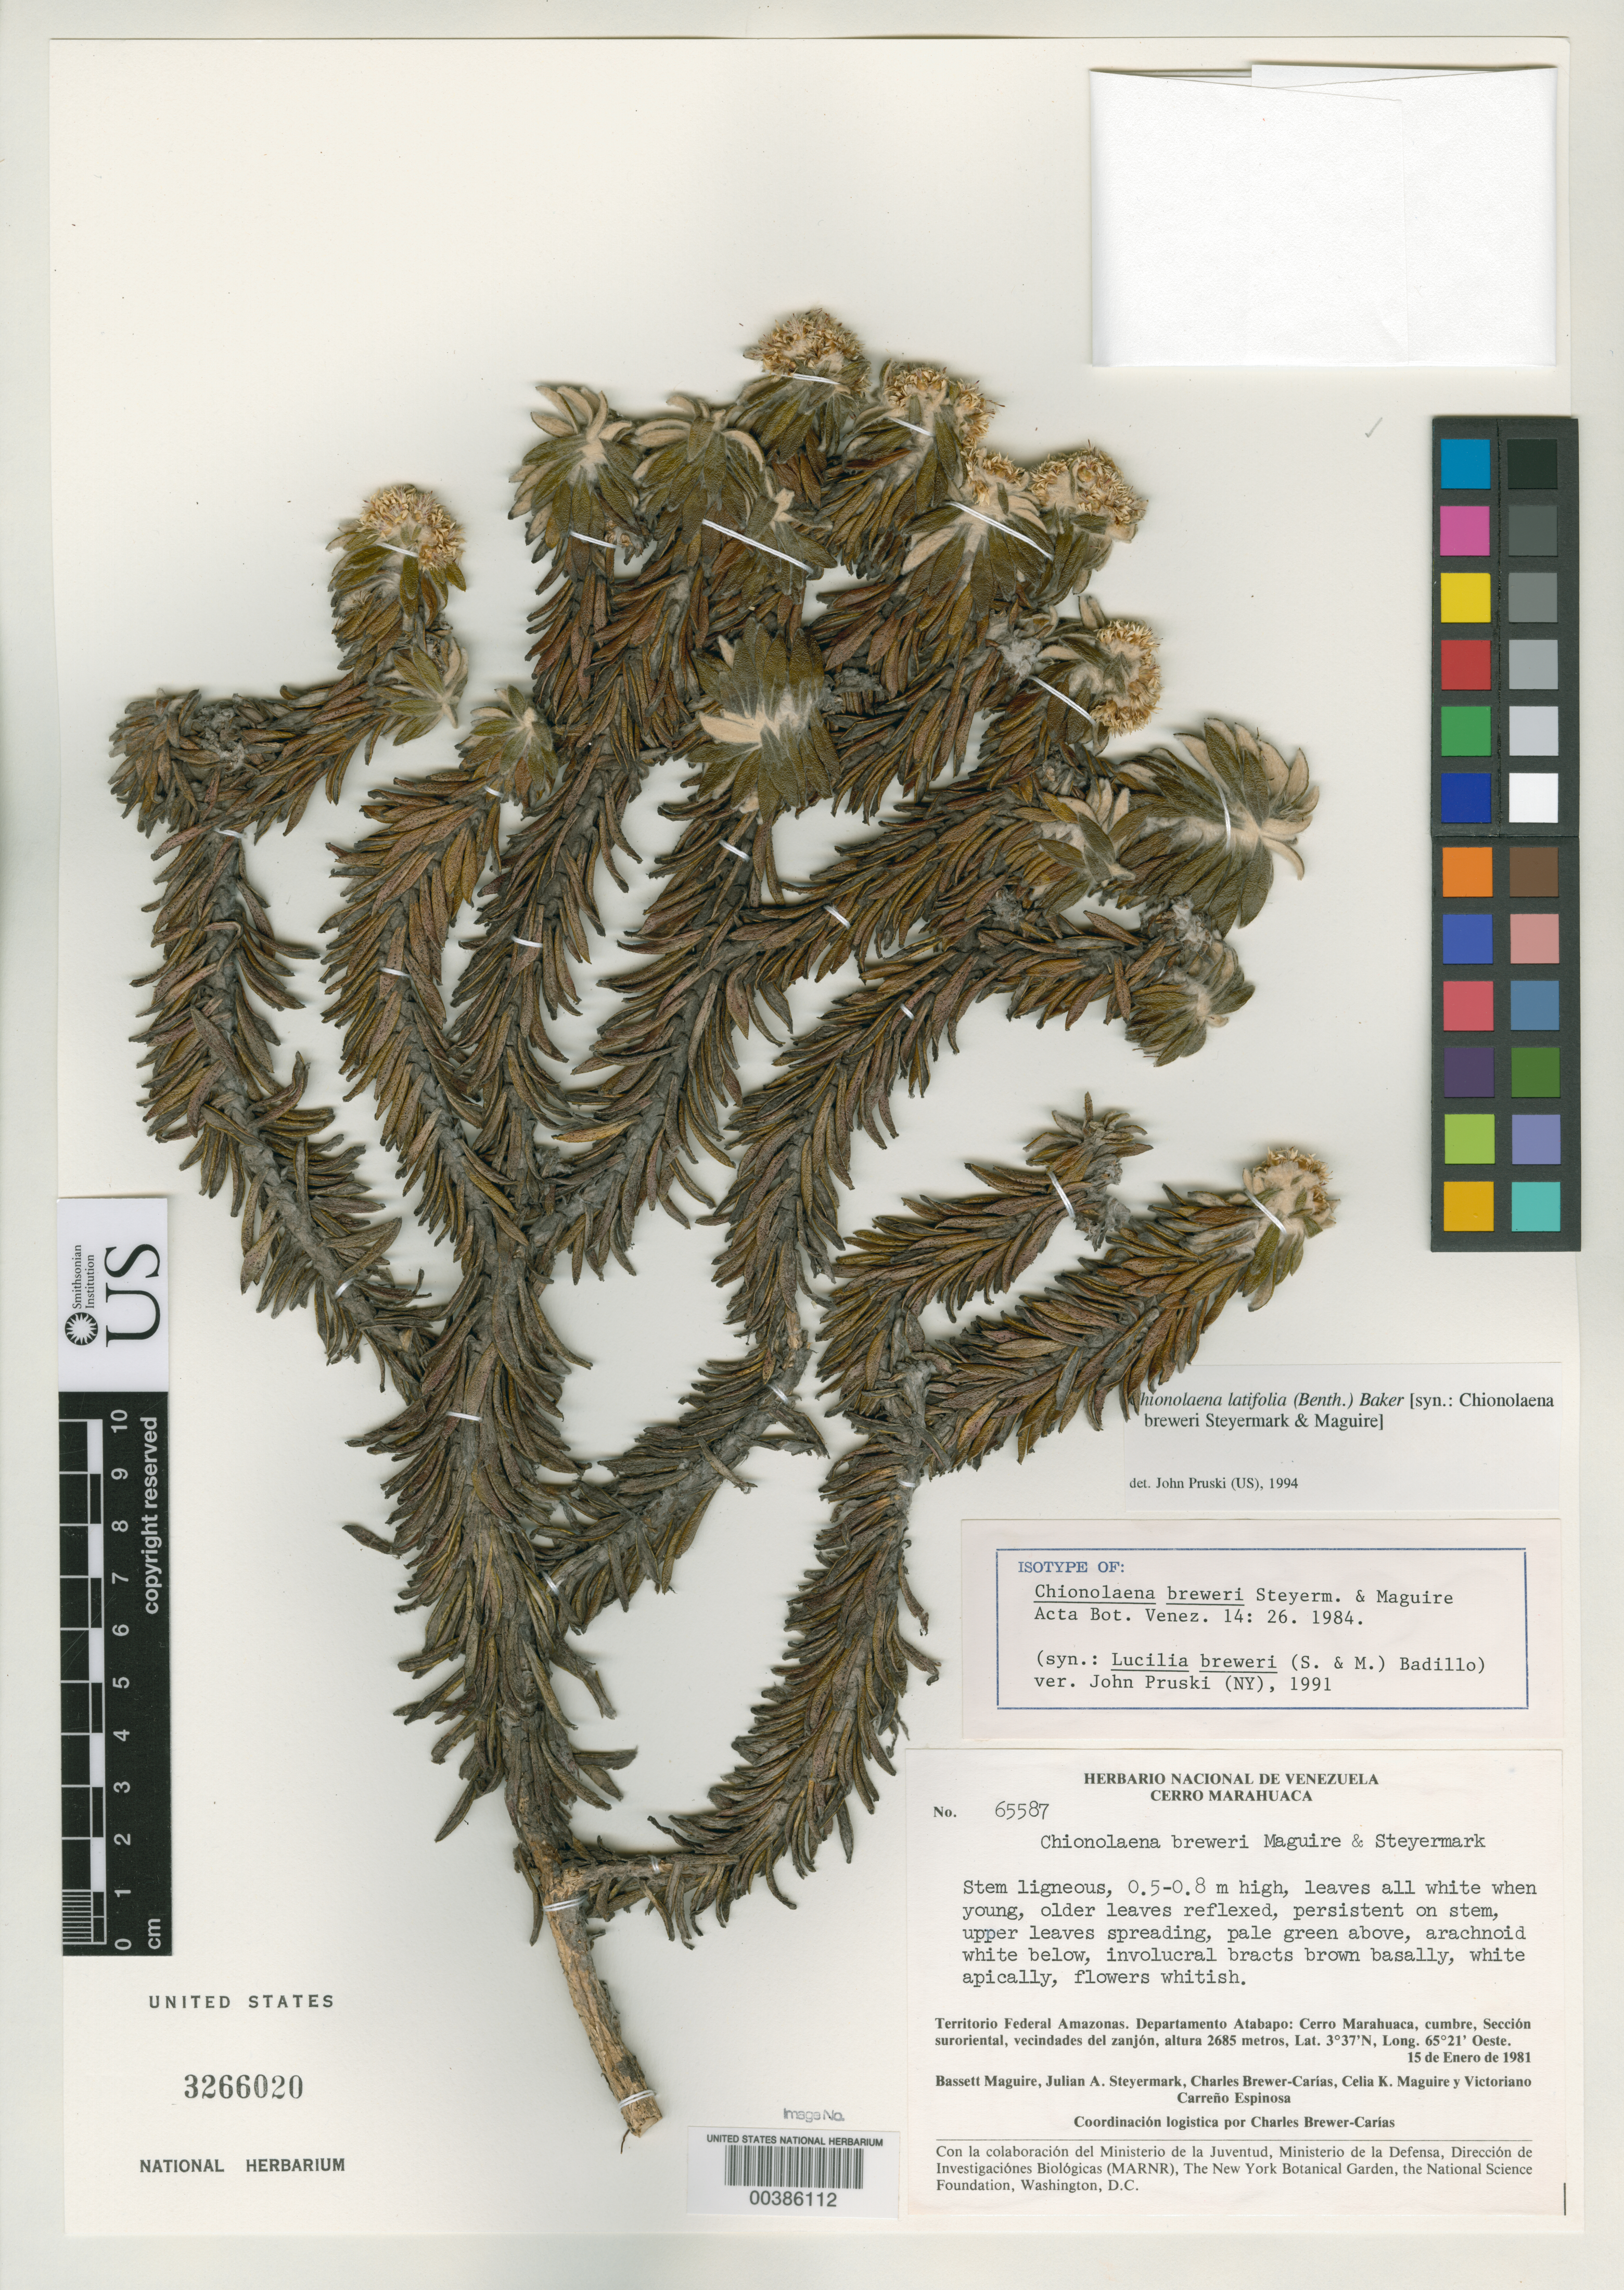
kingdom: Plantae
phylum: Tracheophyta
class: Magnoliopsida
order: Asterales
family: Asteraceae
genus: Chionolaena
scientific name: Chionolaena breweri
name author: Steyerm. & Maguire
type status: Isotype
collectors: B. Maguire, J. Steyermark, C. Brewer-Carias, C. K. Maguire & V. Carreño E.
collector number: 65587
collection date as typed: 15 Jan 1981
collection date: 1981-01-15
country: Venezuela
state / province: Amazonas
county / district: Atabapo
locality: Cerro Marahuaca, cumbre, seccion suroriental, vecindades del Zanjon. [Cerro Marahuaca, summit, SE section, vicinity of El Zanjon (the trench?)].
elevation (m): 2685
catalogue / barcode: US 3266020